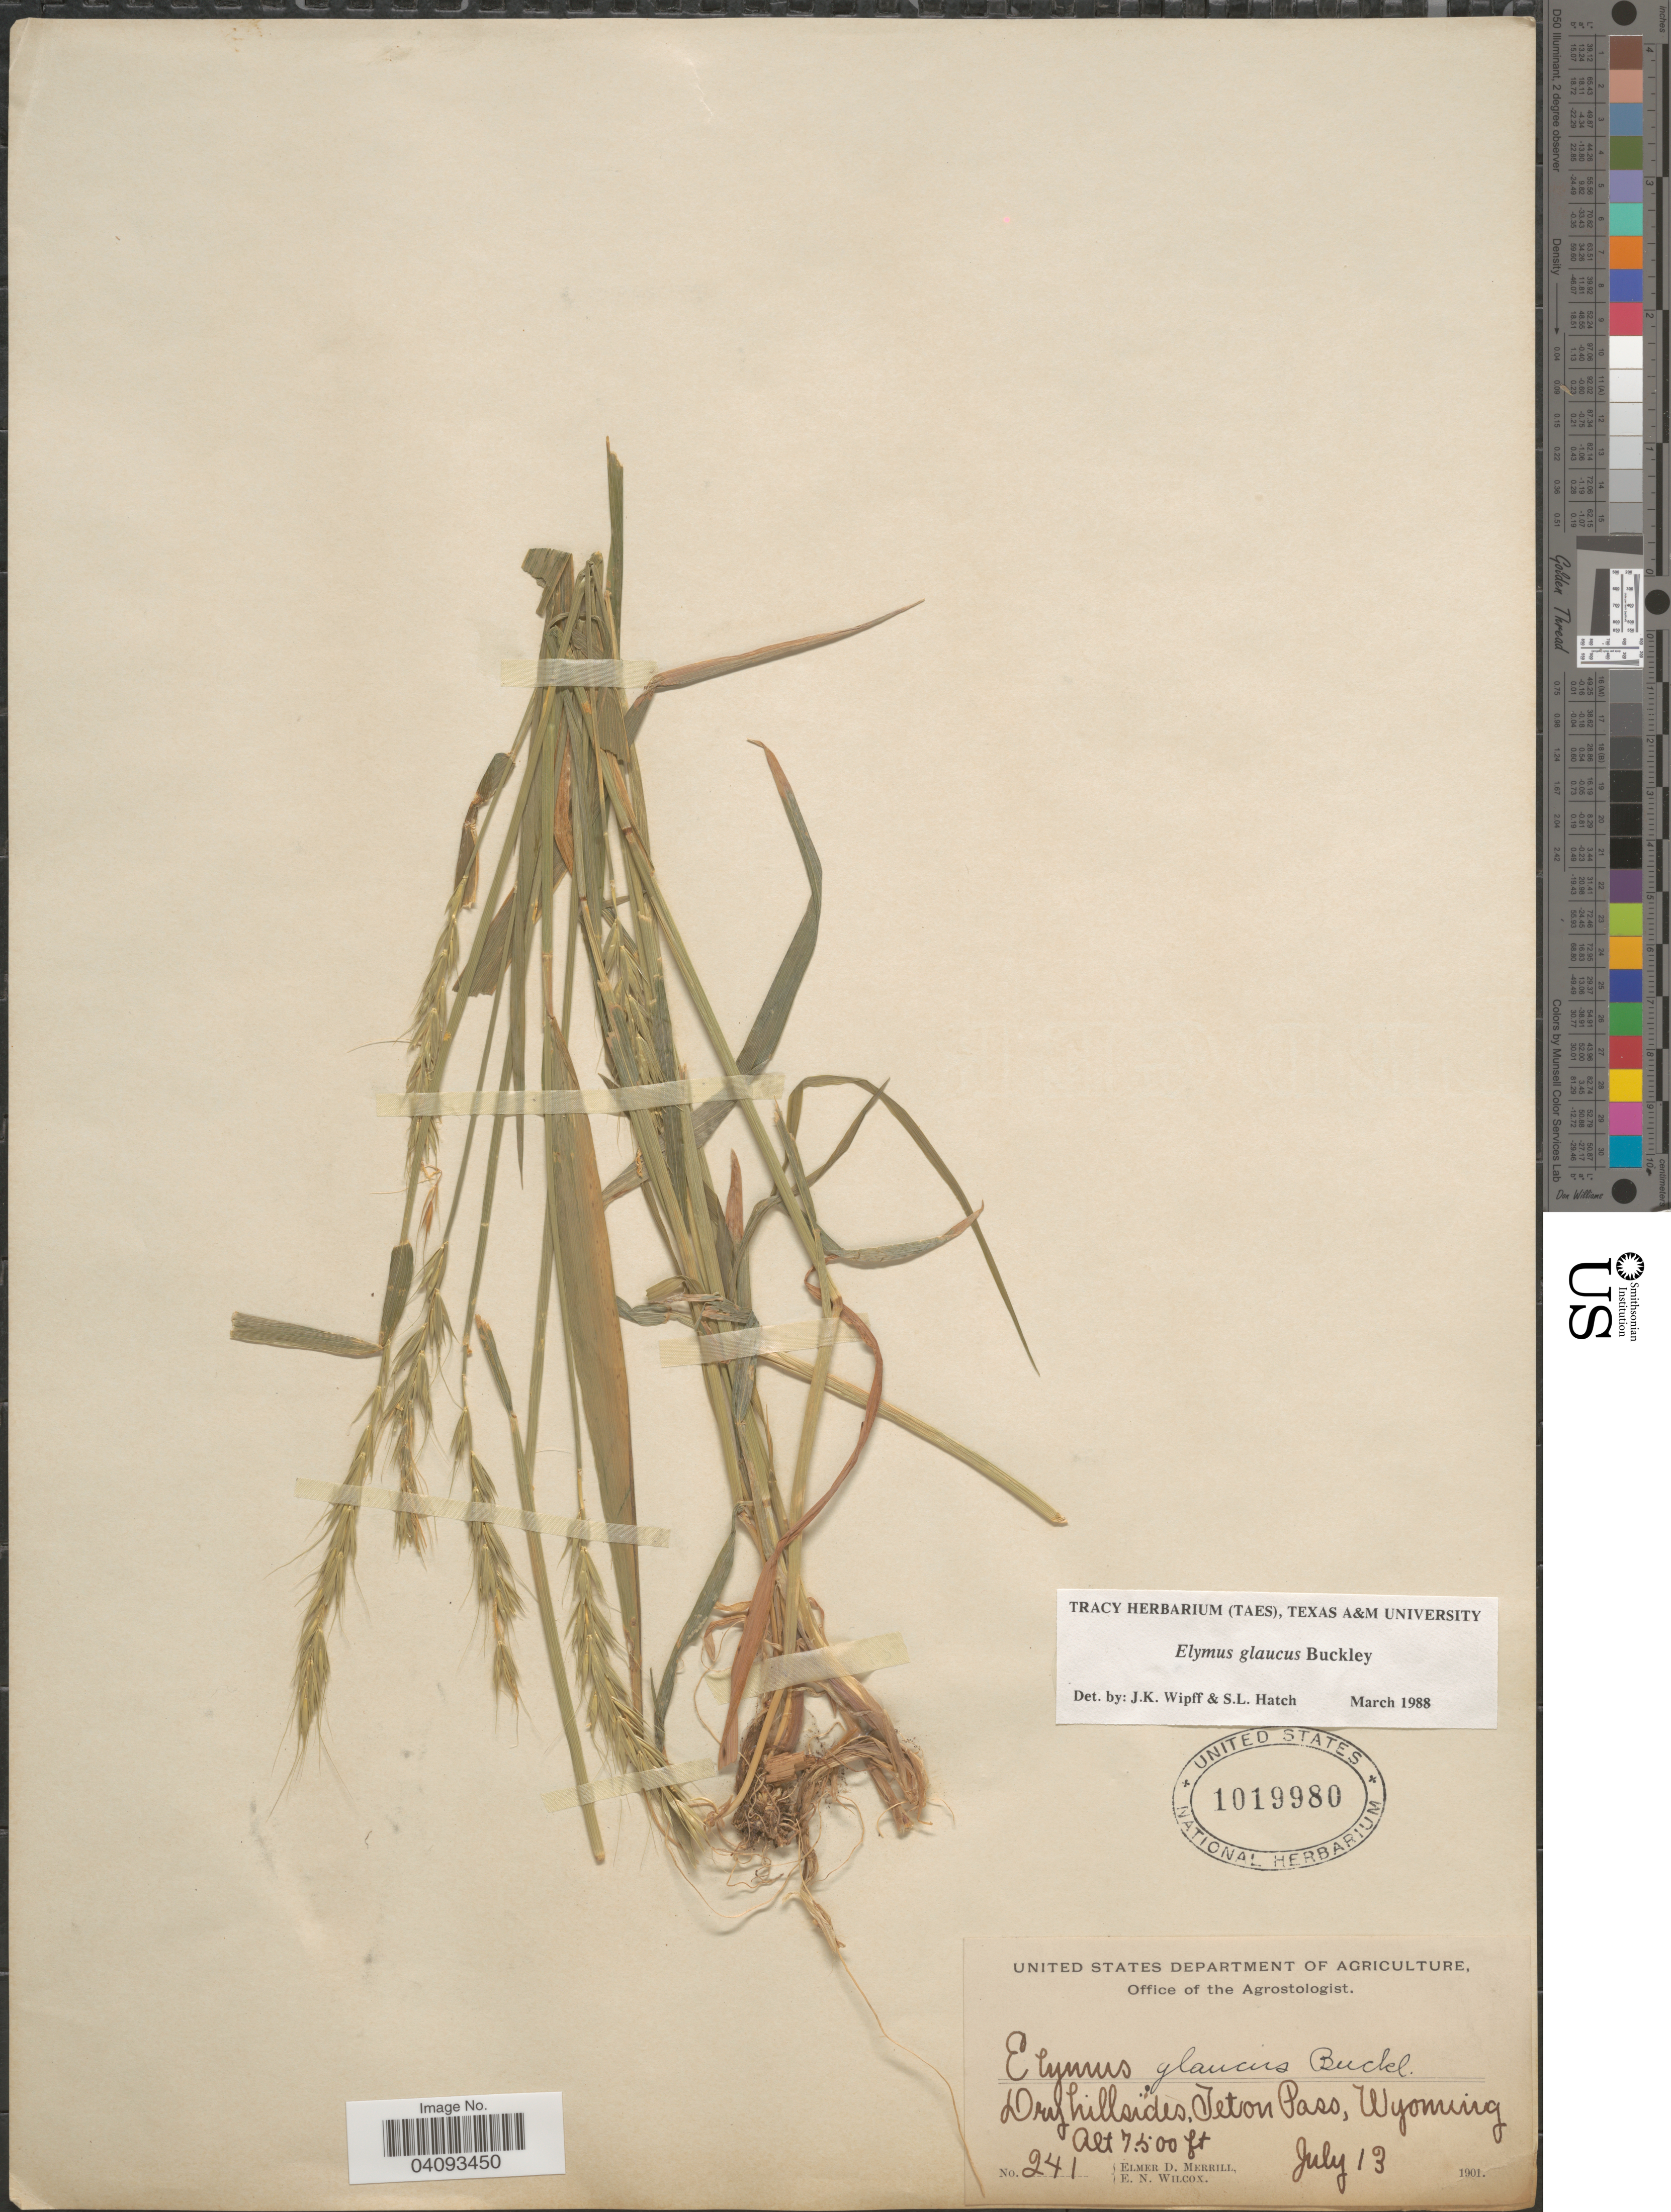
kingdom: Plantae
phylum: Tracheophyta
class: Liliopsida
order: Poales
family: Poaceae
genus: Elymus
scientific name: Elymus glaucus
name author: Buckley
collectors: E. D. Merrill & E. Wilcox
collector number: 241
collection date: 1901-07-13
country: United States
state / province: Wyoming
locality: Dry hillsides, Teton Pass.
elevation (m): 2286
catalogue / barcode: US 1019980